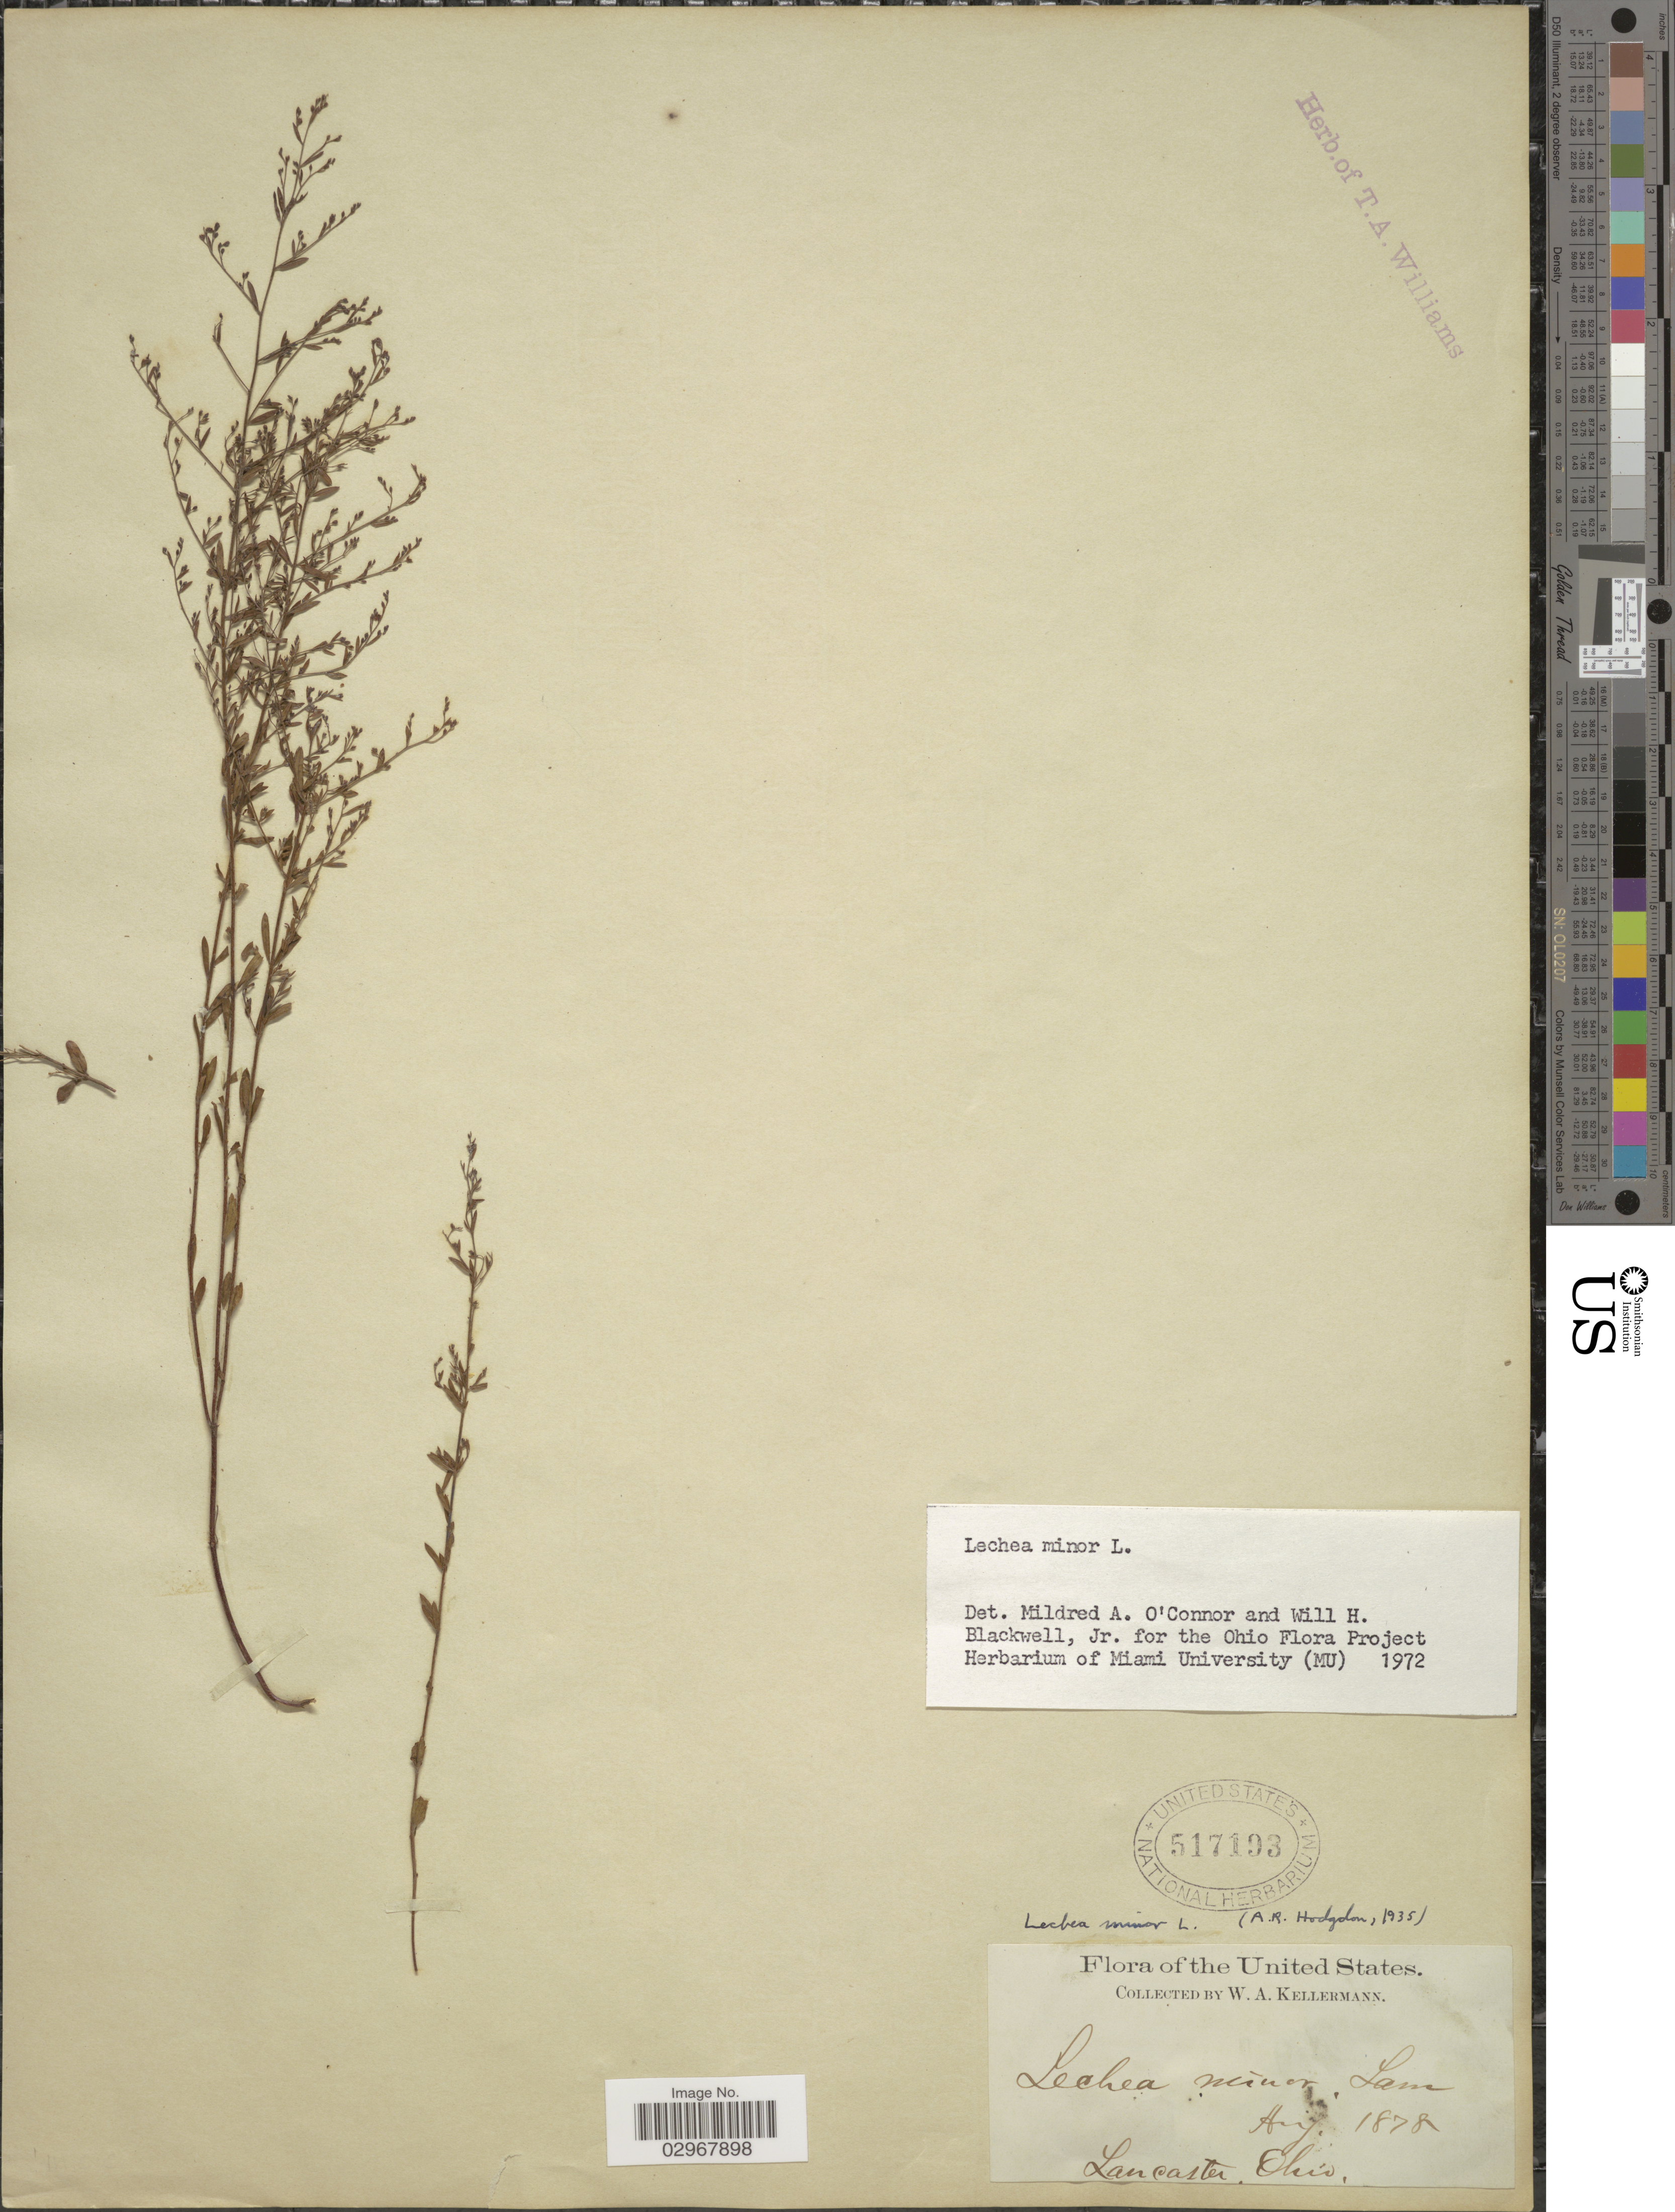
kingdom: Plantae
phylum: Tracheophyta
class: Magnoliopsida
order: Malvales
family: Cistaceae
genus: Lechea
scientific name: Lechea minor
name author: L.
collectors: W. A. Kellermann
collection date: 1878-08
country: United States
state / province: Ohio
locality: Lancaster.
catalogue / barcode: US 517193